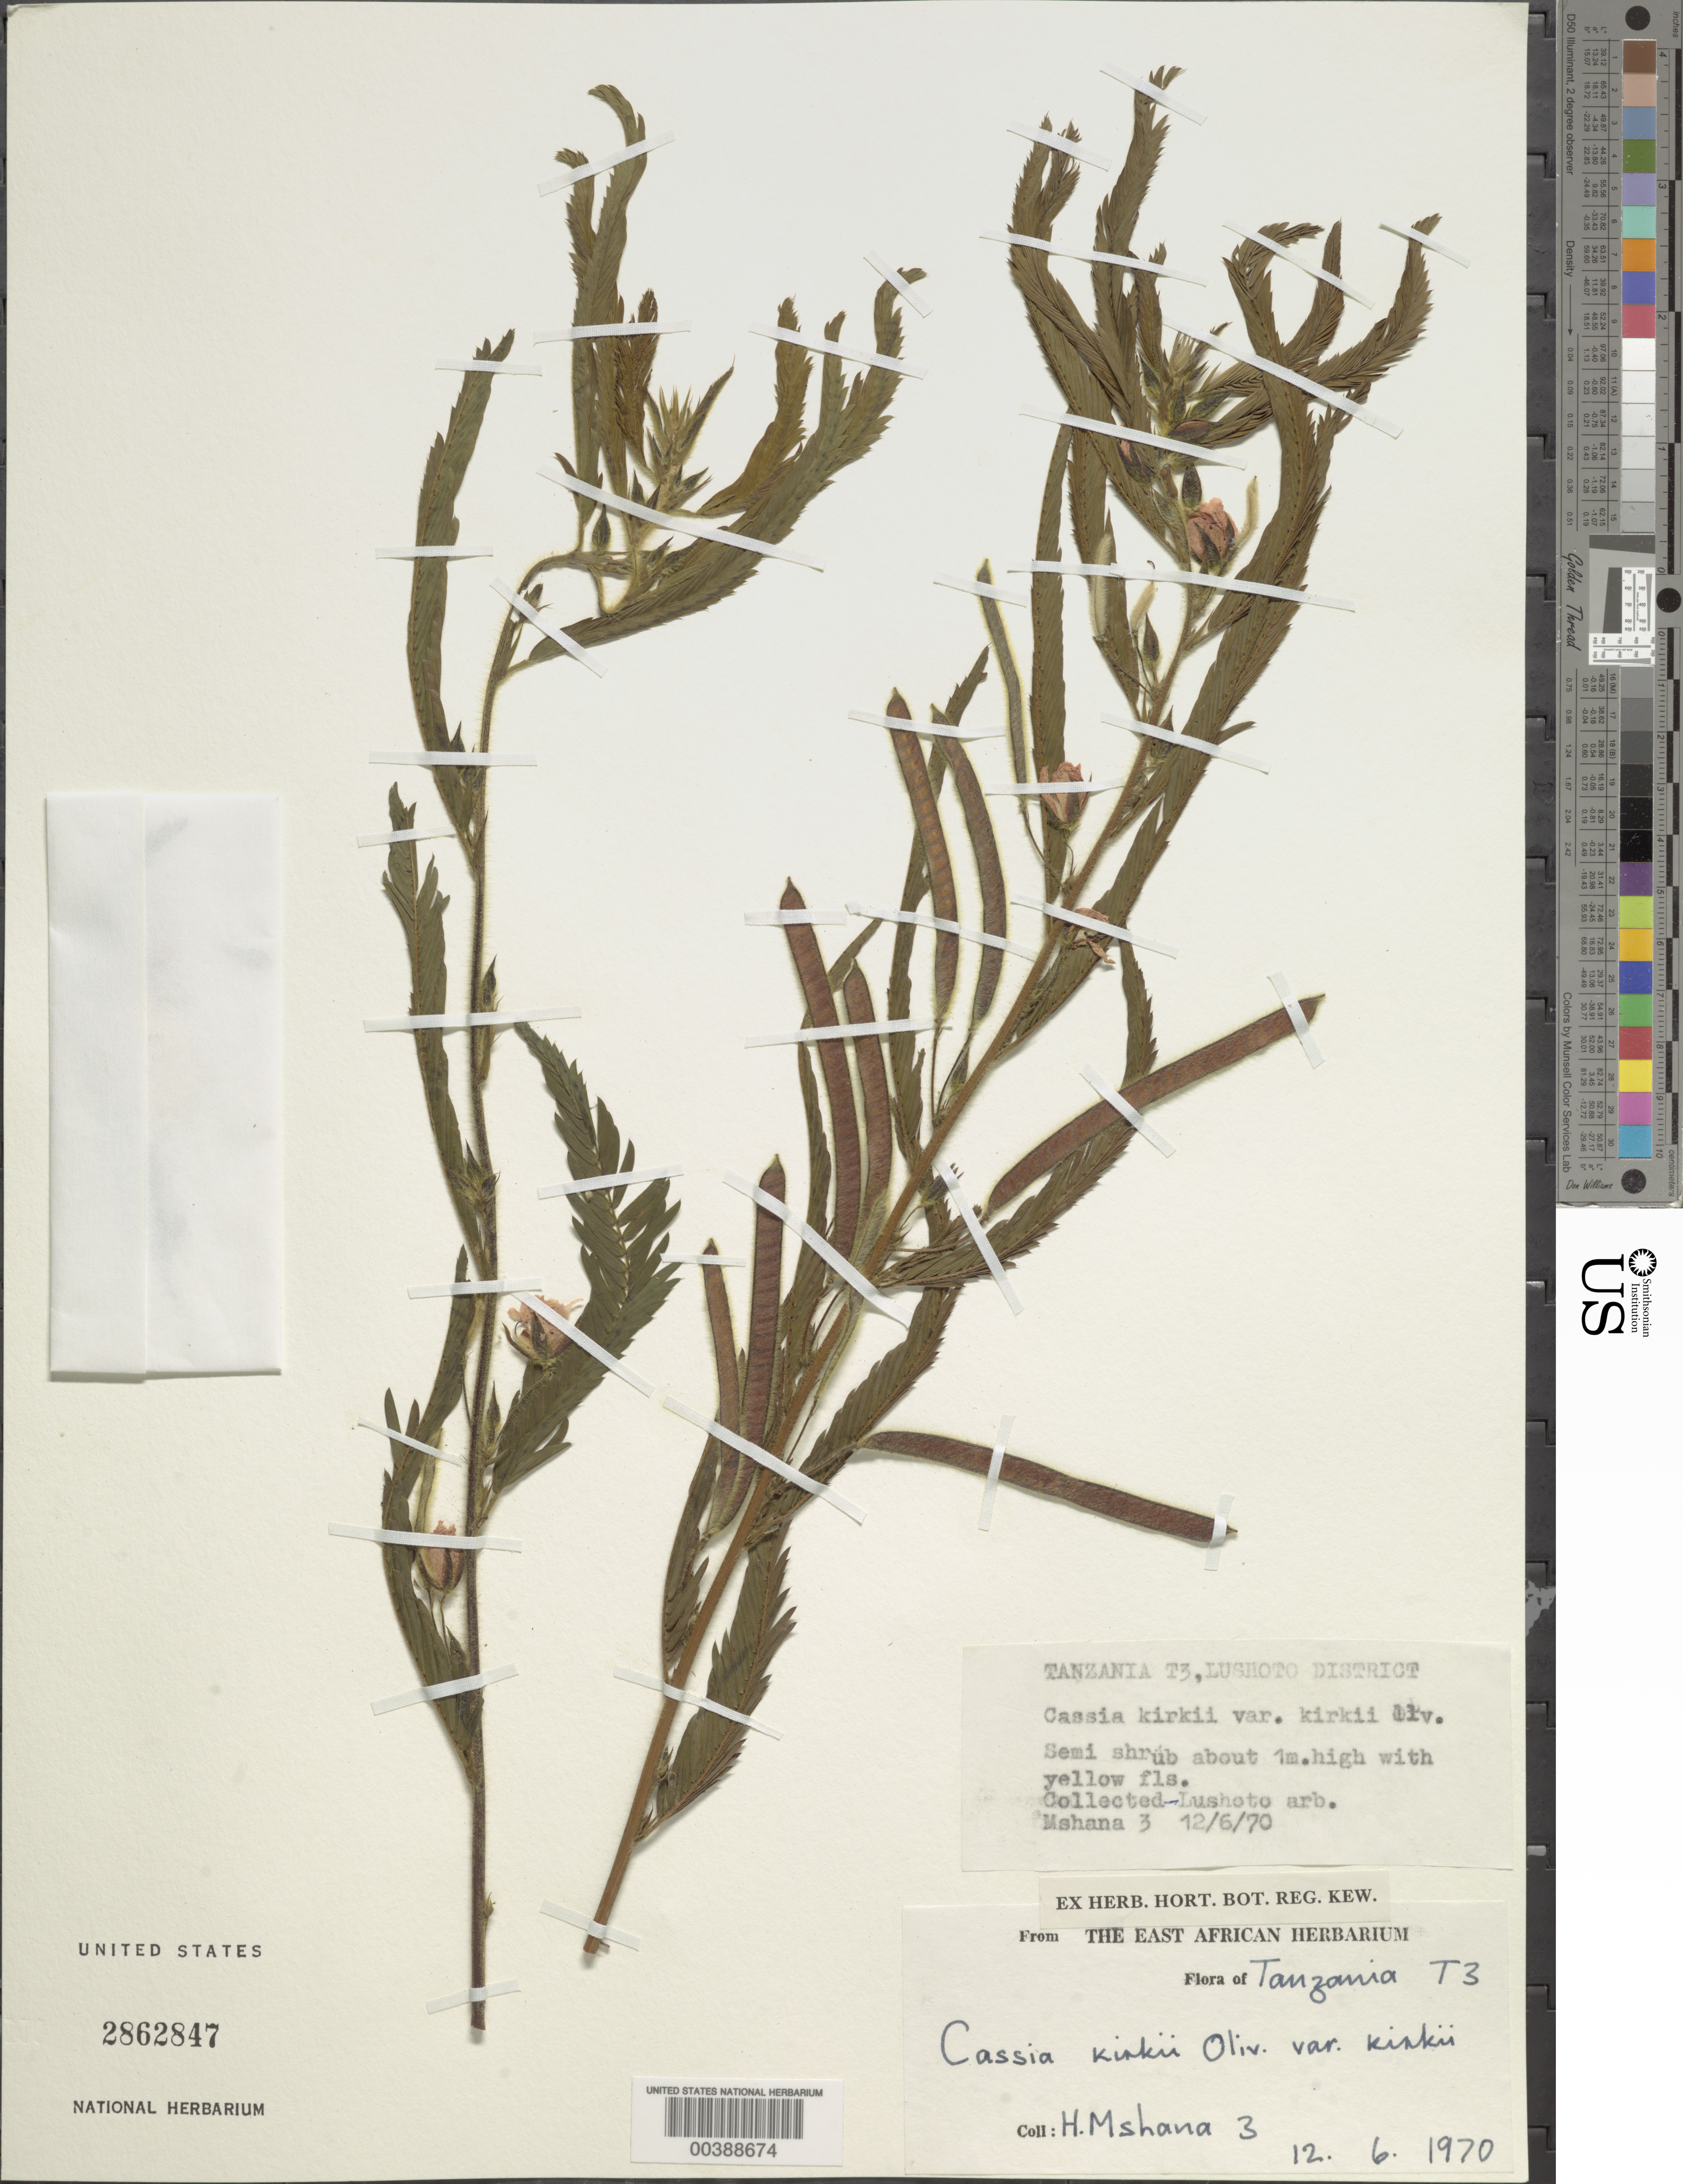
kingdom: Plantae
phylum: Tracheophyta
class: Magnoliopsida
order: Fabales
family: Fabaceae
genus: Chamaecrista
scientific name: Chamaecrista kirkii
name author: (Oliv.) Standl.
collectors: H. Mshana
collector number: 3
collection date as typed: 12 Jun 1970 or 06 Dec 1970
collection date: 1970-06-12 or 1970-12-06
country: Tanzania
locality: Lushoto arb.; lushoto dist.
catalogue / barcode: US 2862847